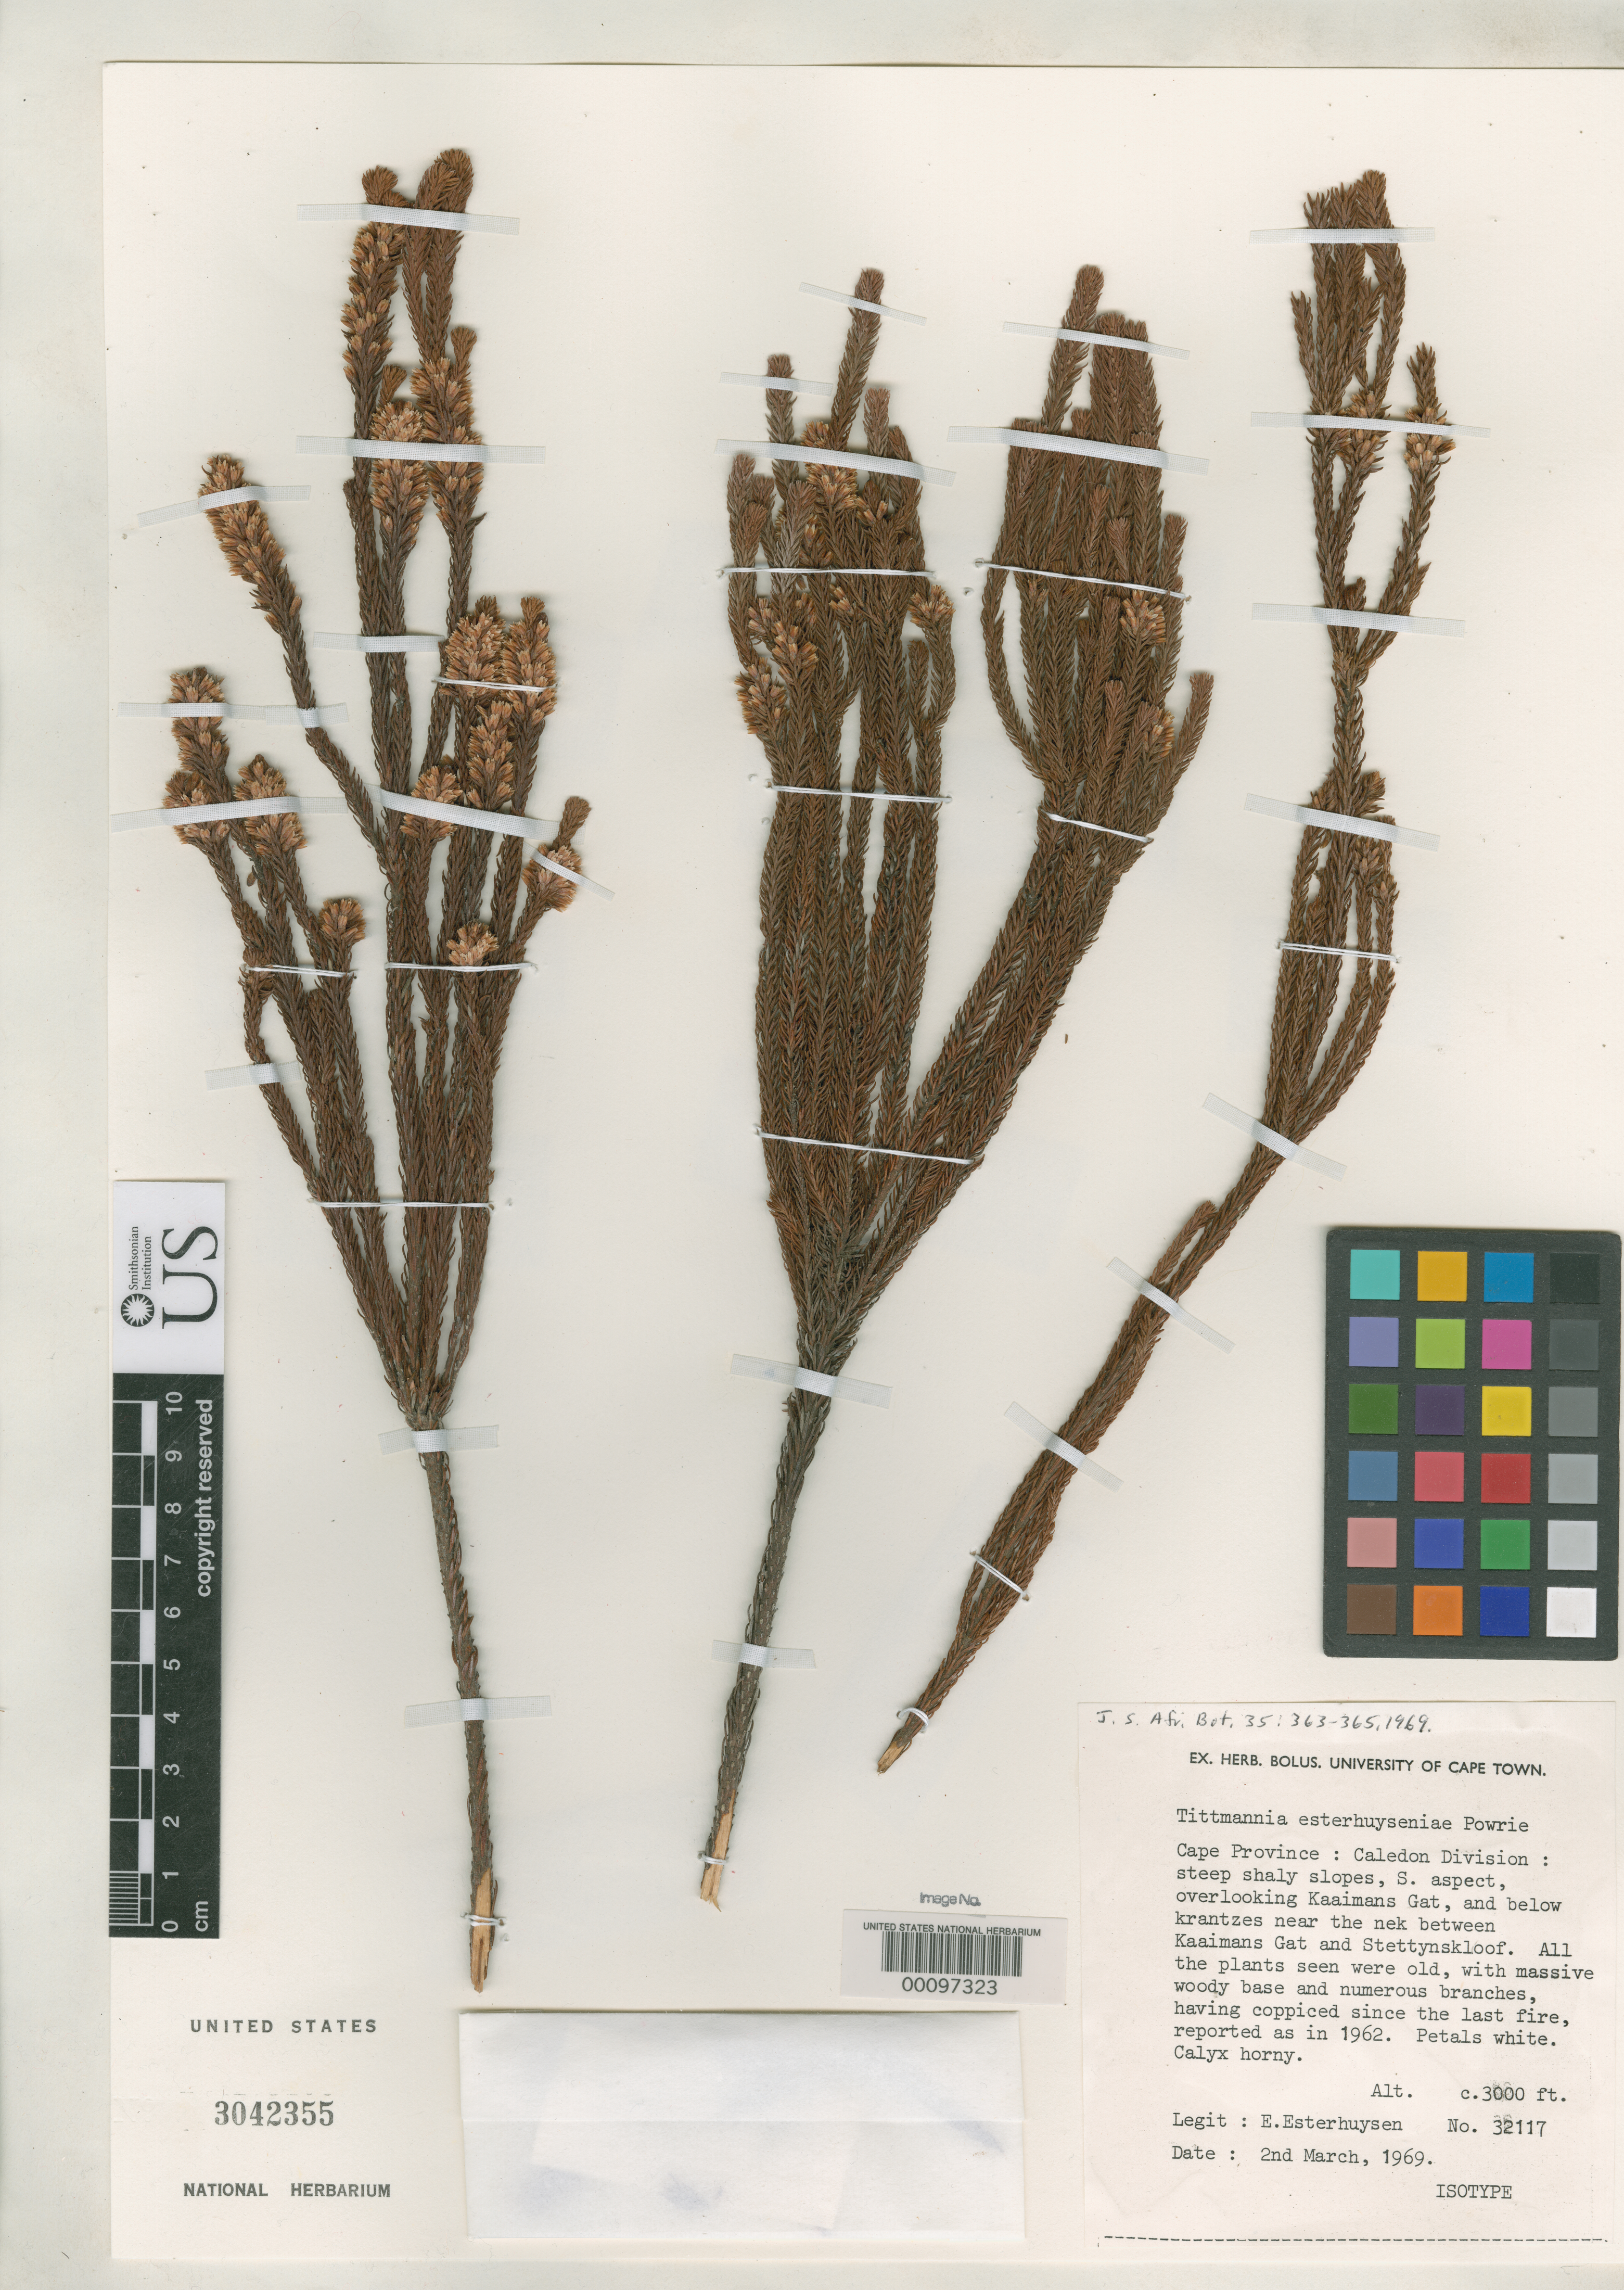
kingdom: Plantae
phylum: Tracheophyta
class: Magnoliopsida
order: Bruniales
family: Bruniaceae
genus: Tittmannia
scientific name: Tittmannia esterhuyseniae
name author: Powrie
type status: Isotype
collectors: E. E. Esterhuysen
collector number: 32117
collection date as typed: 02 Mar 1969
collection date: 1969-03-02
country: South Africa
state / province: Western Cape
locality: Caledon. Overlooking Kaaimans Gat, between Kaaimans Gat and Stettynskloof; alt. 3000 ft.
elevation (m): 914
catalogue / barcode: US 3042355